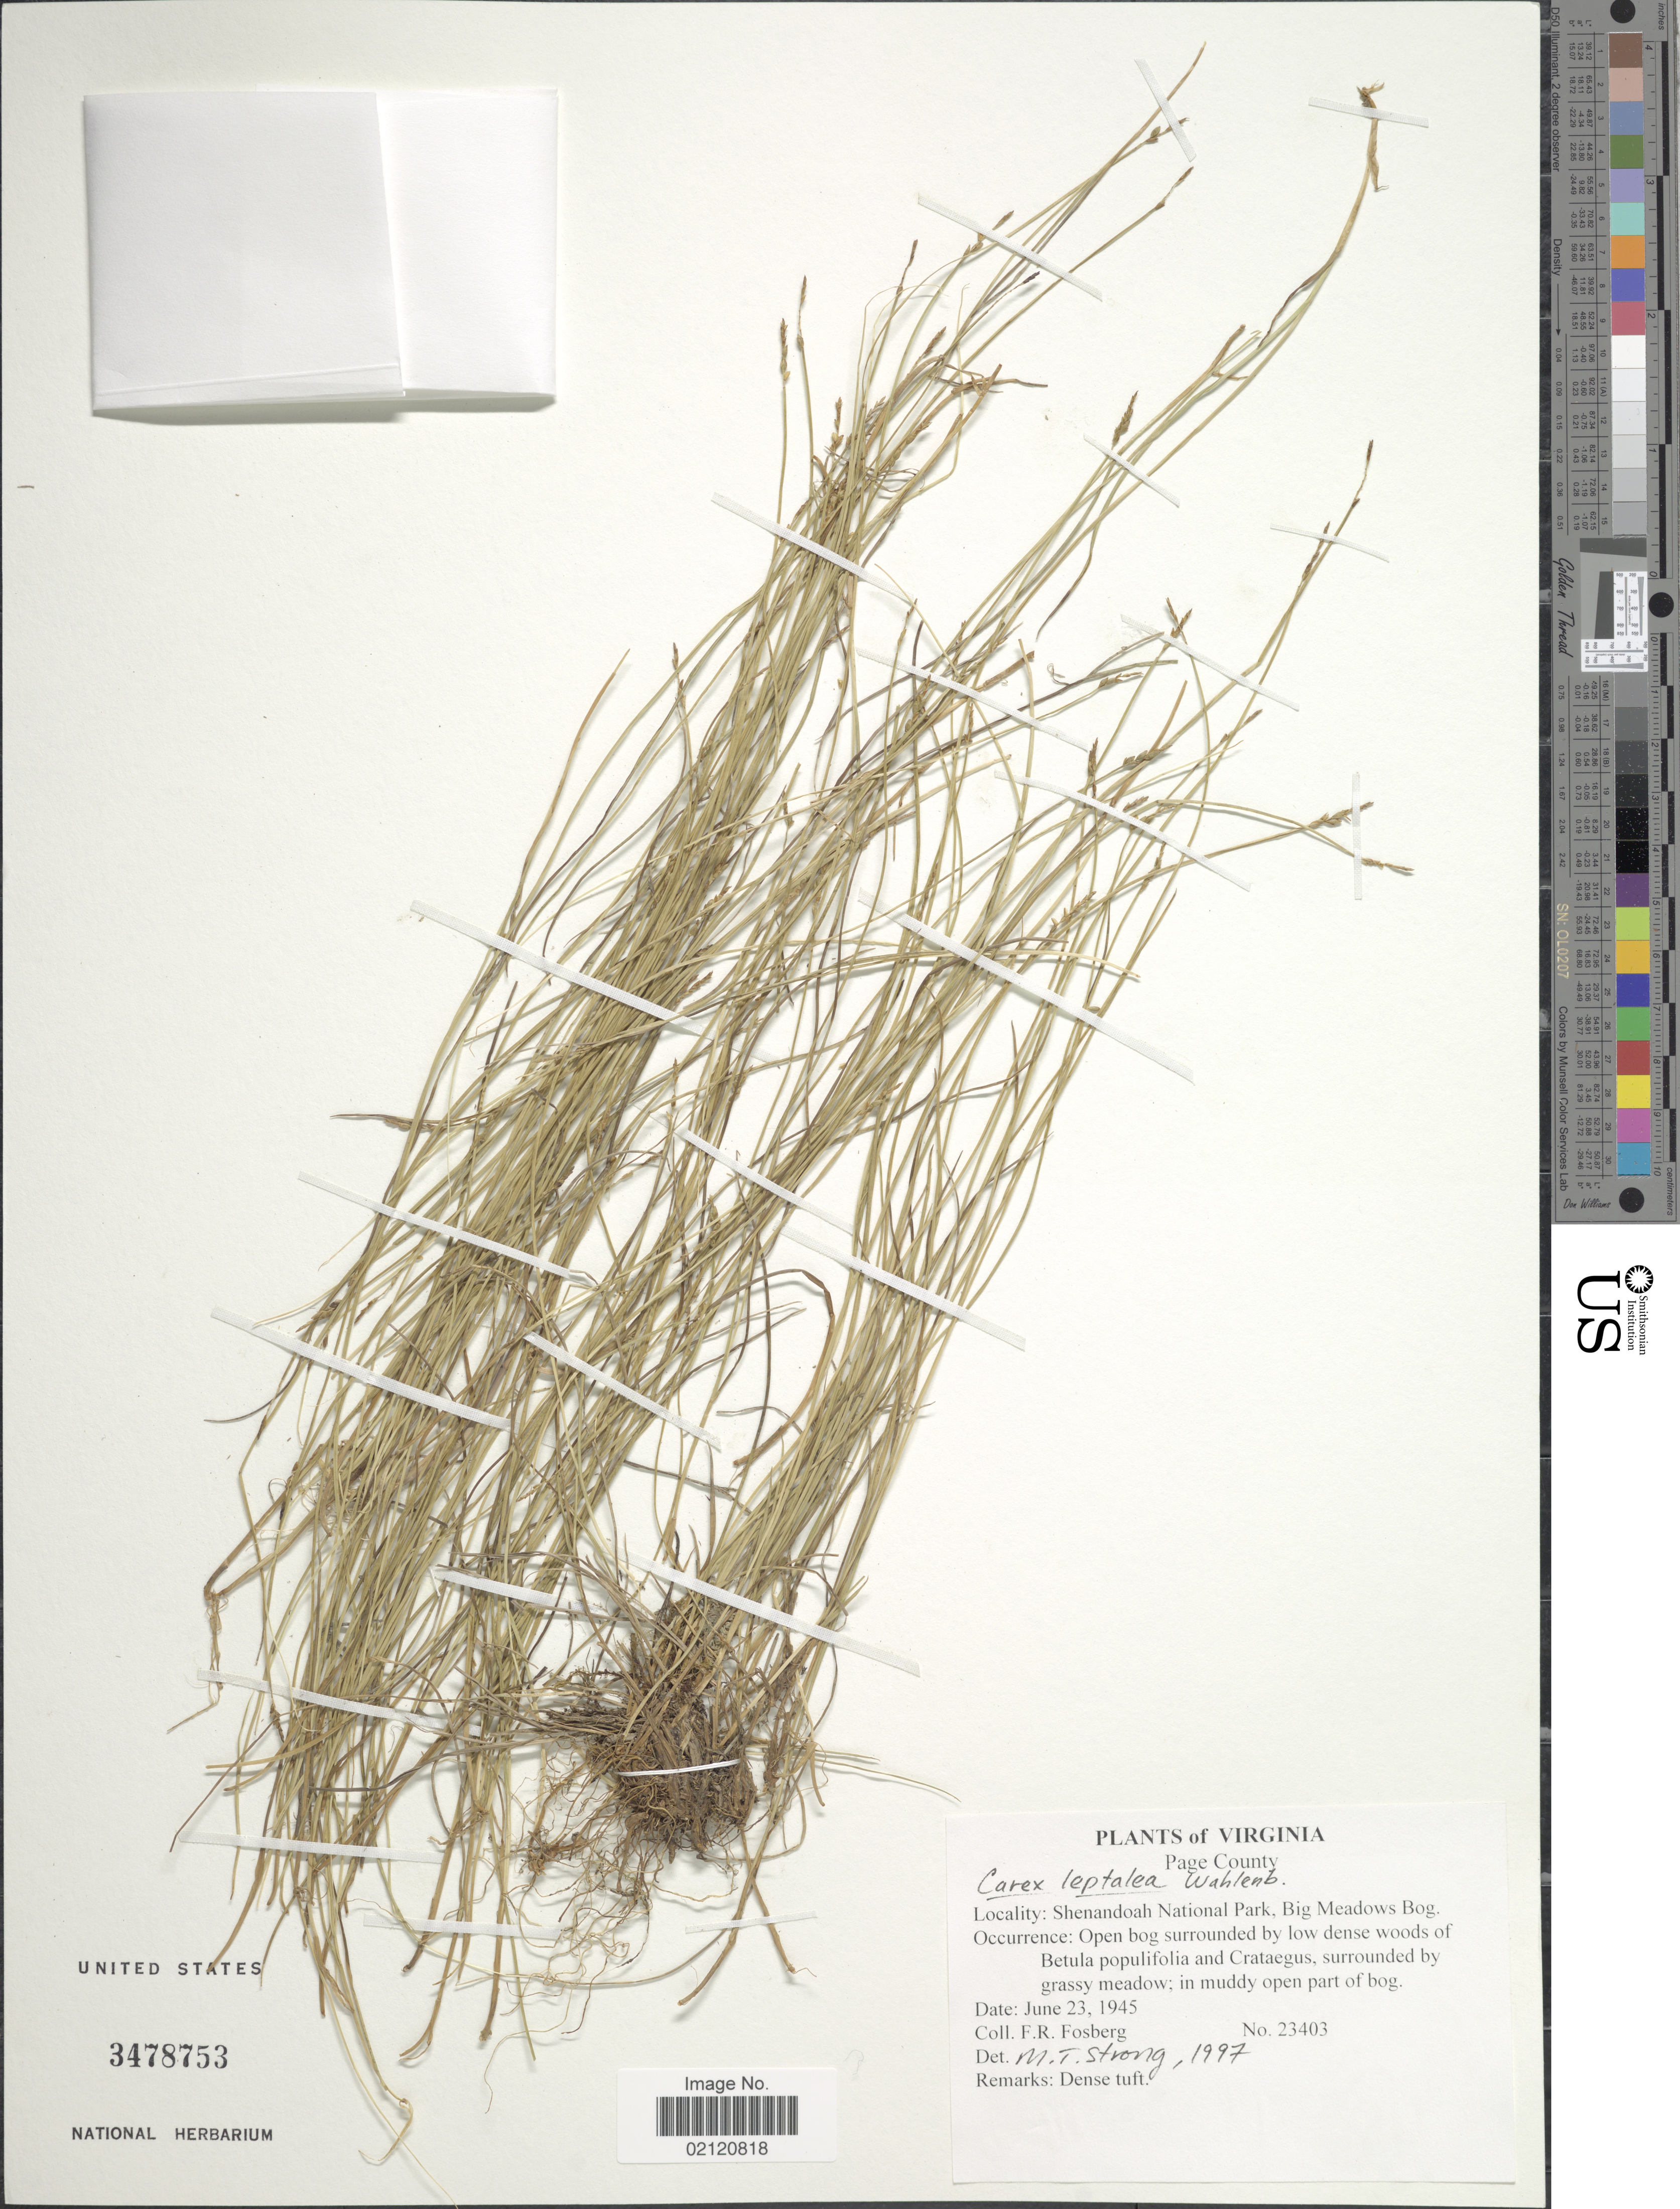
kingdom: Plantae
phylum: Tracheophyta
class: Liliopsida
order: Poales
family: Cyperaceae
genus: Carex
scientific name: Carex leptalea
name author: Wahlenb.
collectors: F. R. Fosberg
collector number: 23403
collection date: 1945-06-23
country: United States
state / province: Virginia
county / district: Page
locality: Shenandoah National Park, Big Meadows Bog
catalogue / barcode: US 3478753